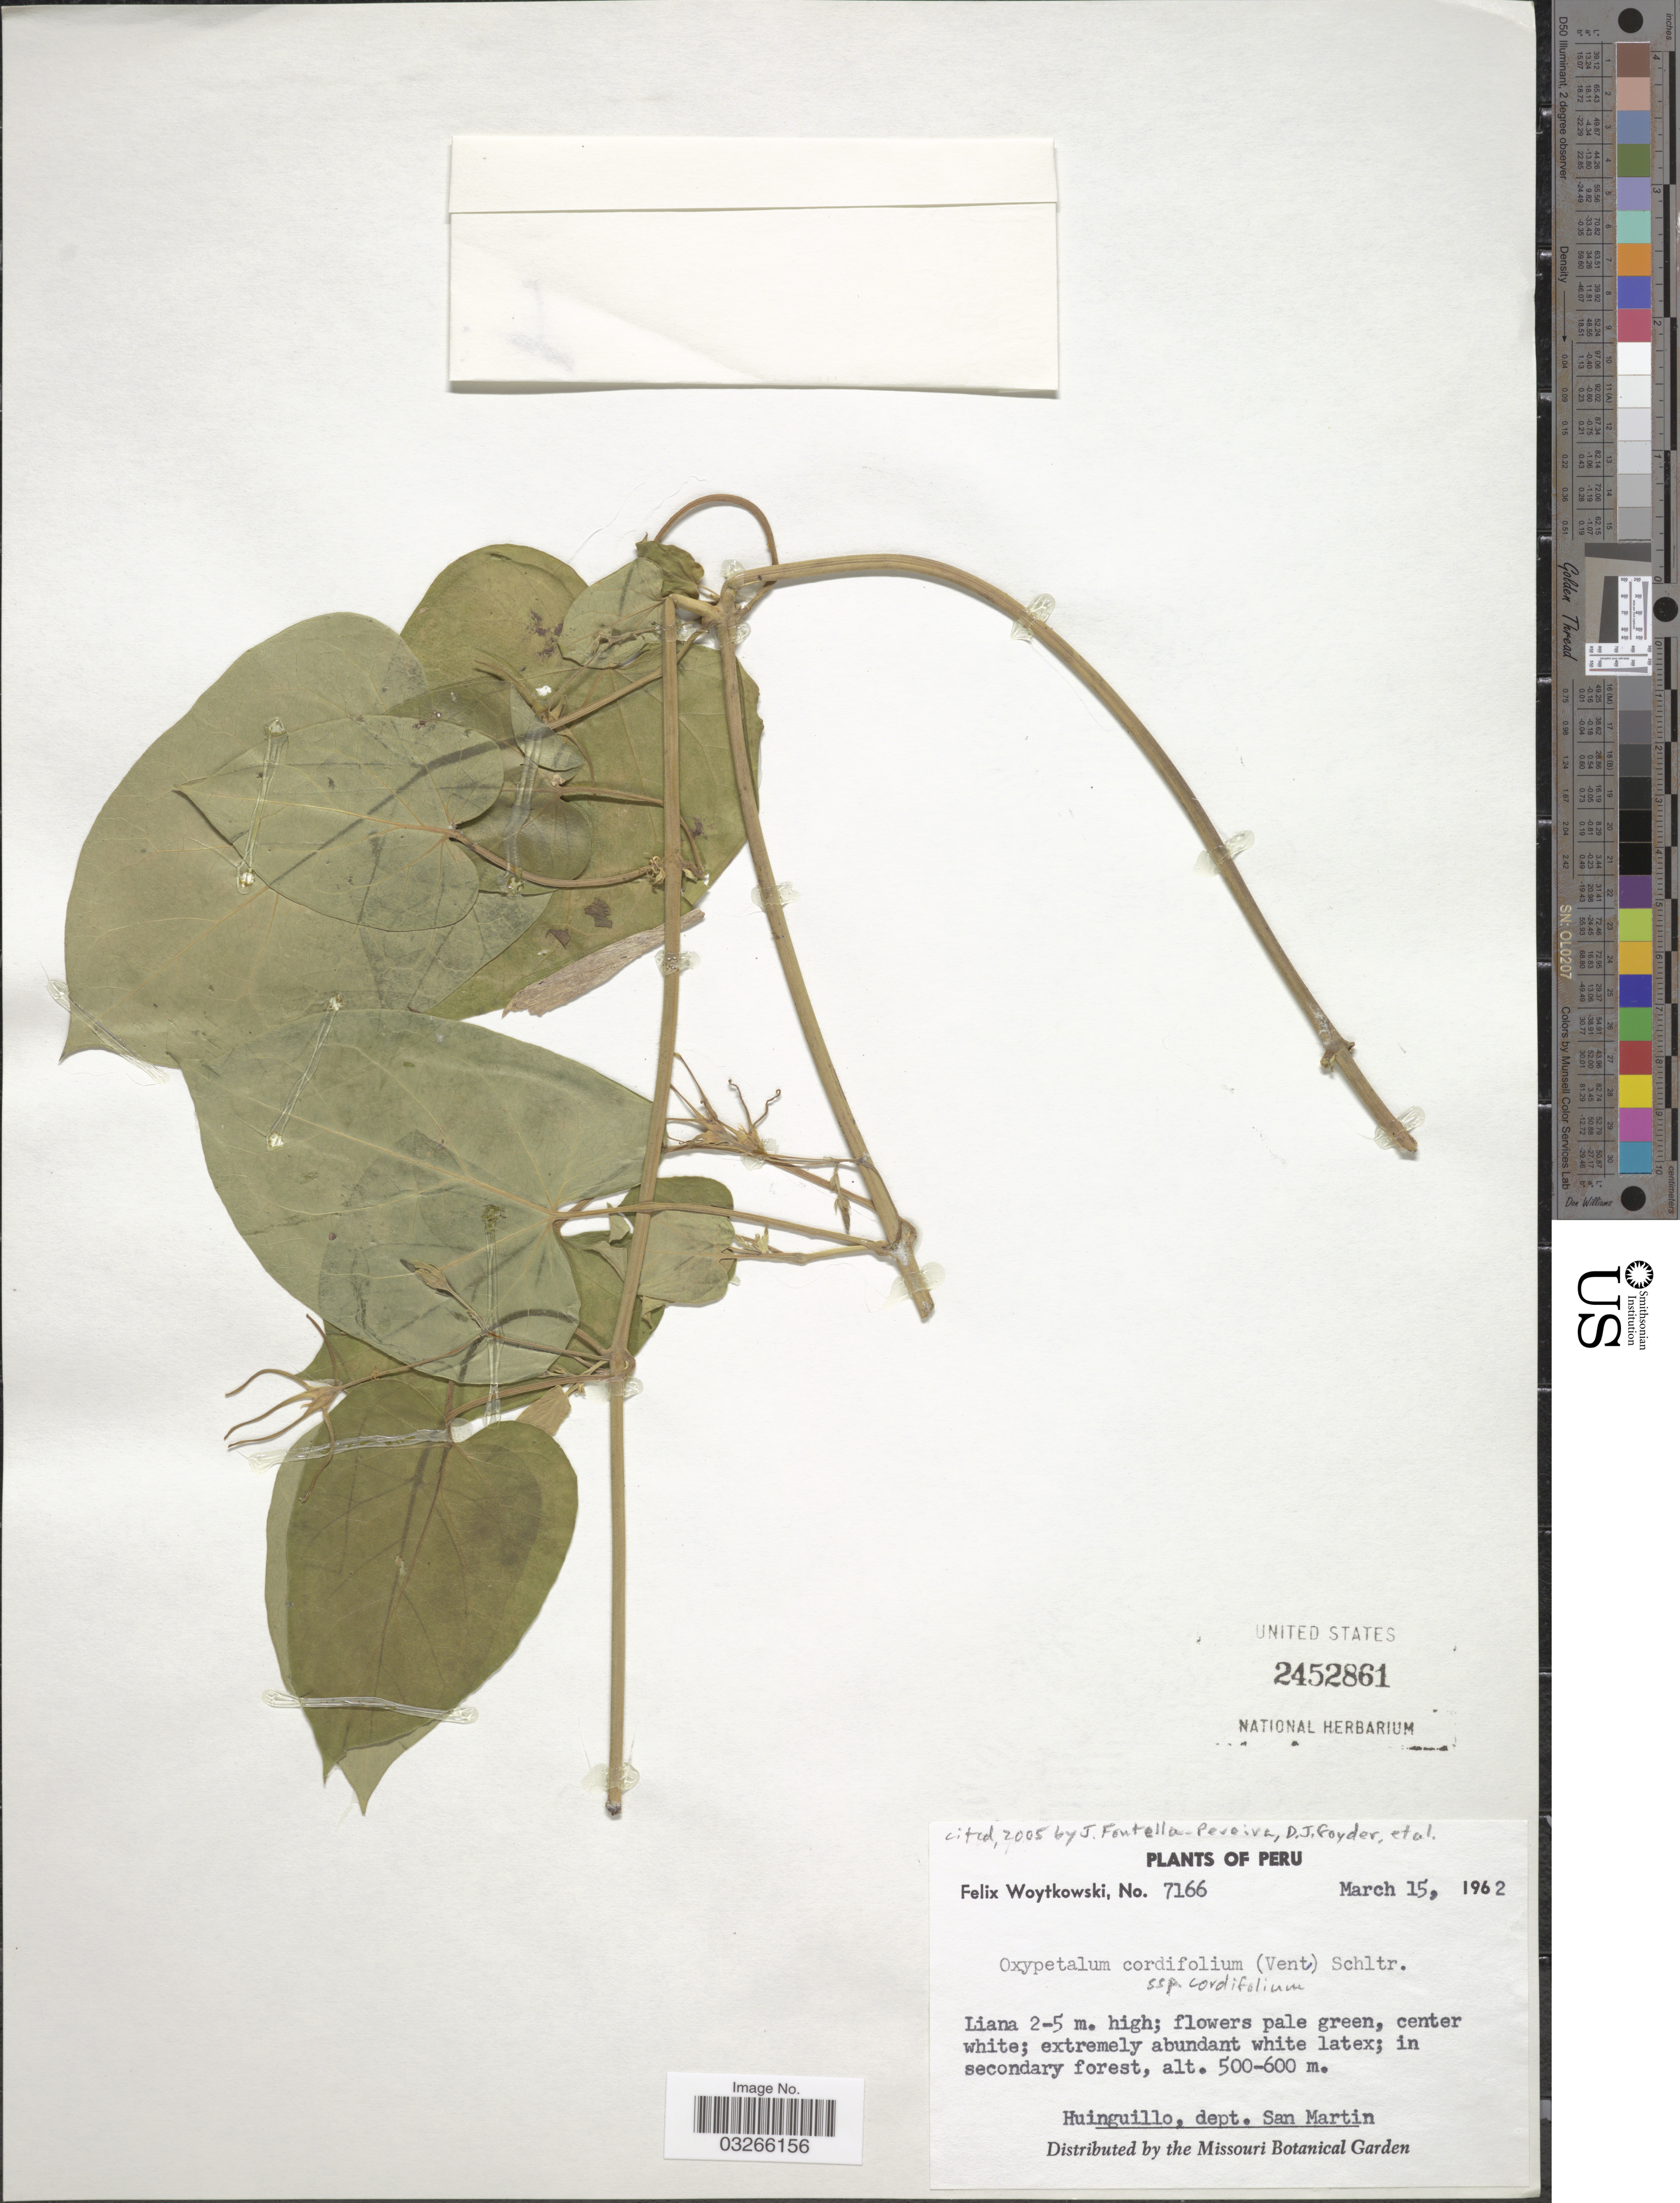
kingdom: Plantae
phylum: Tracheophyta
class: Magnoliopsida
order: Gentianales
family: Apocynaceae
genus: Oxypetalum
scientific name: Oxypetalum cordifolium subsp. cordifolium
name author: (Vent.) Schltr.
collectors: F. Woytkowski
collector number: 7166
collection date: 1962-03-15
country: Peru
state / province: San Martín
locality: Huinguillo, dept. San Martin.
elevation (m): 500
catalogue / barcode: US 2452861